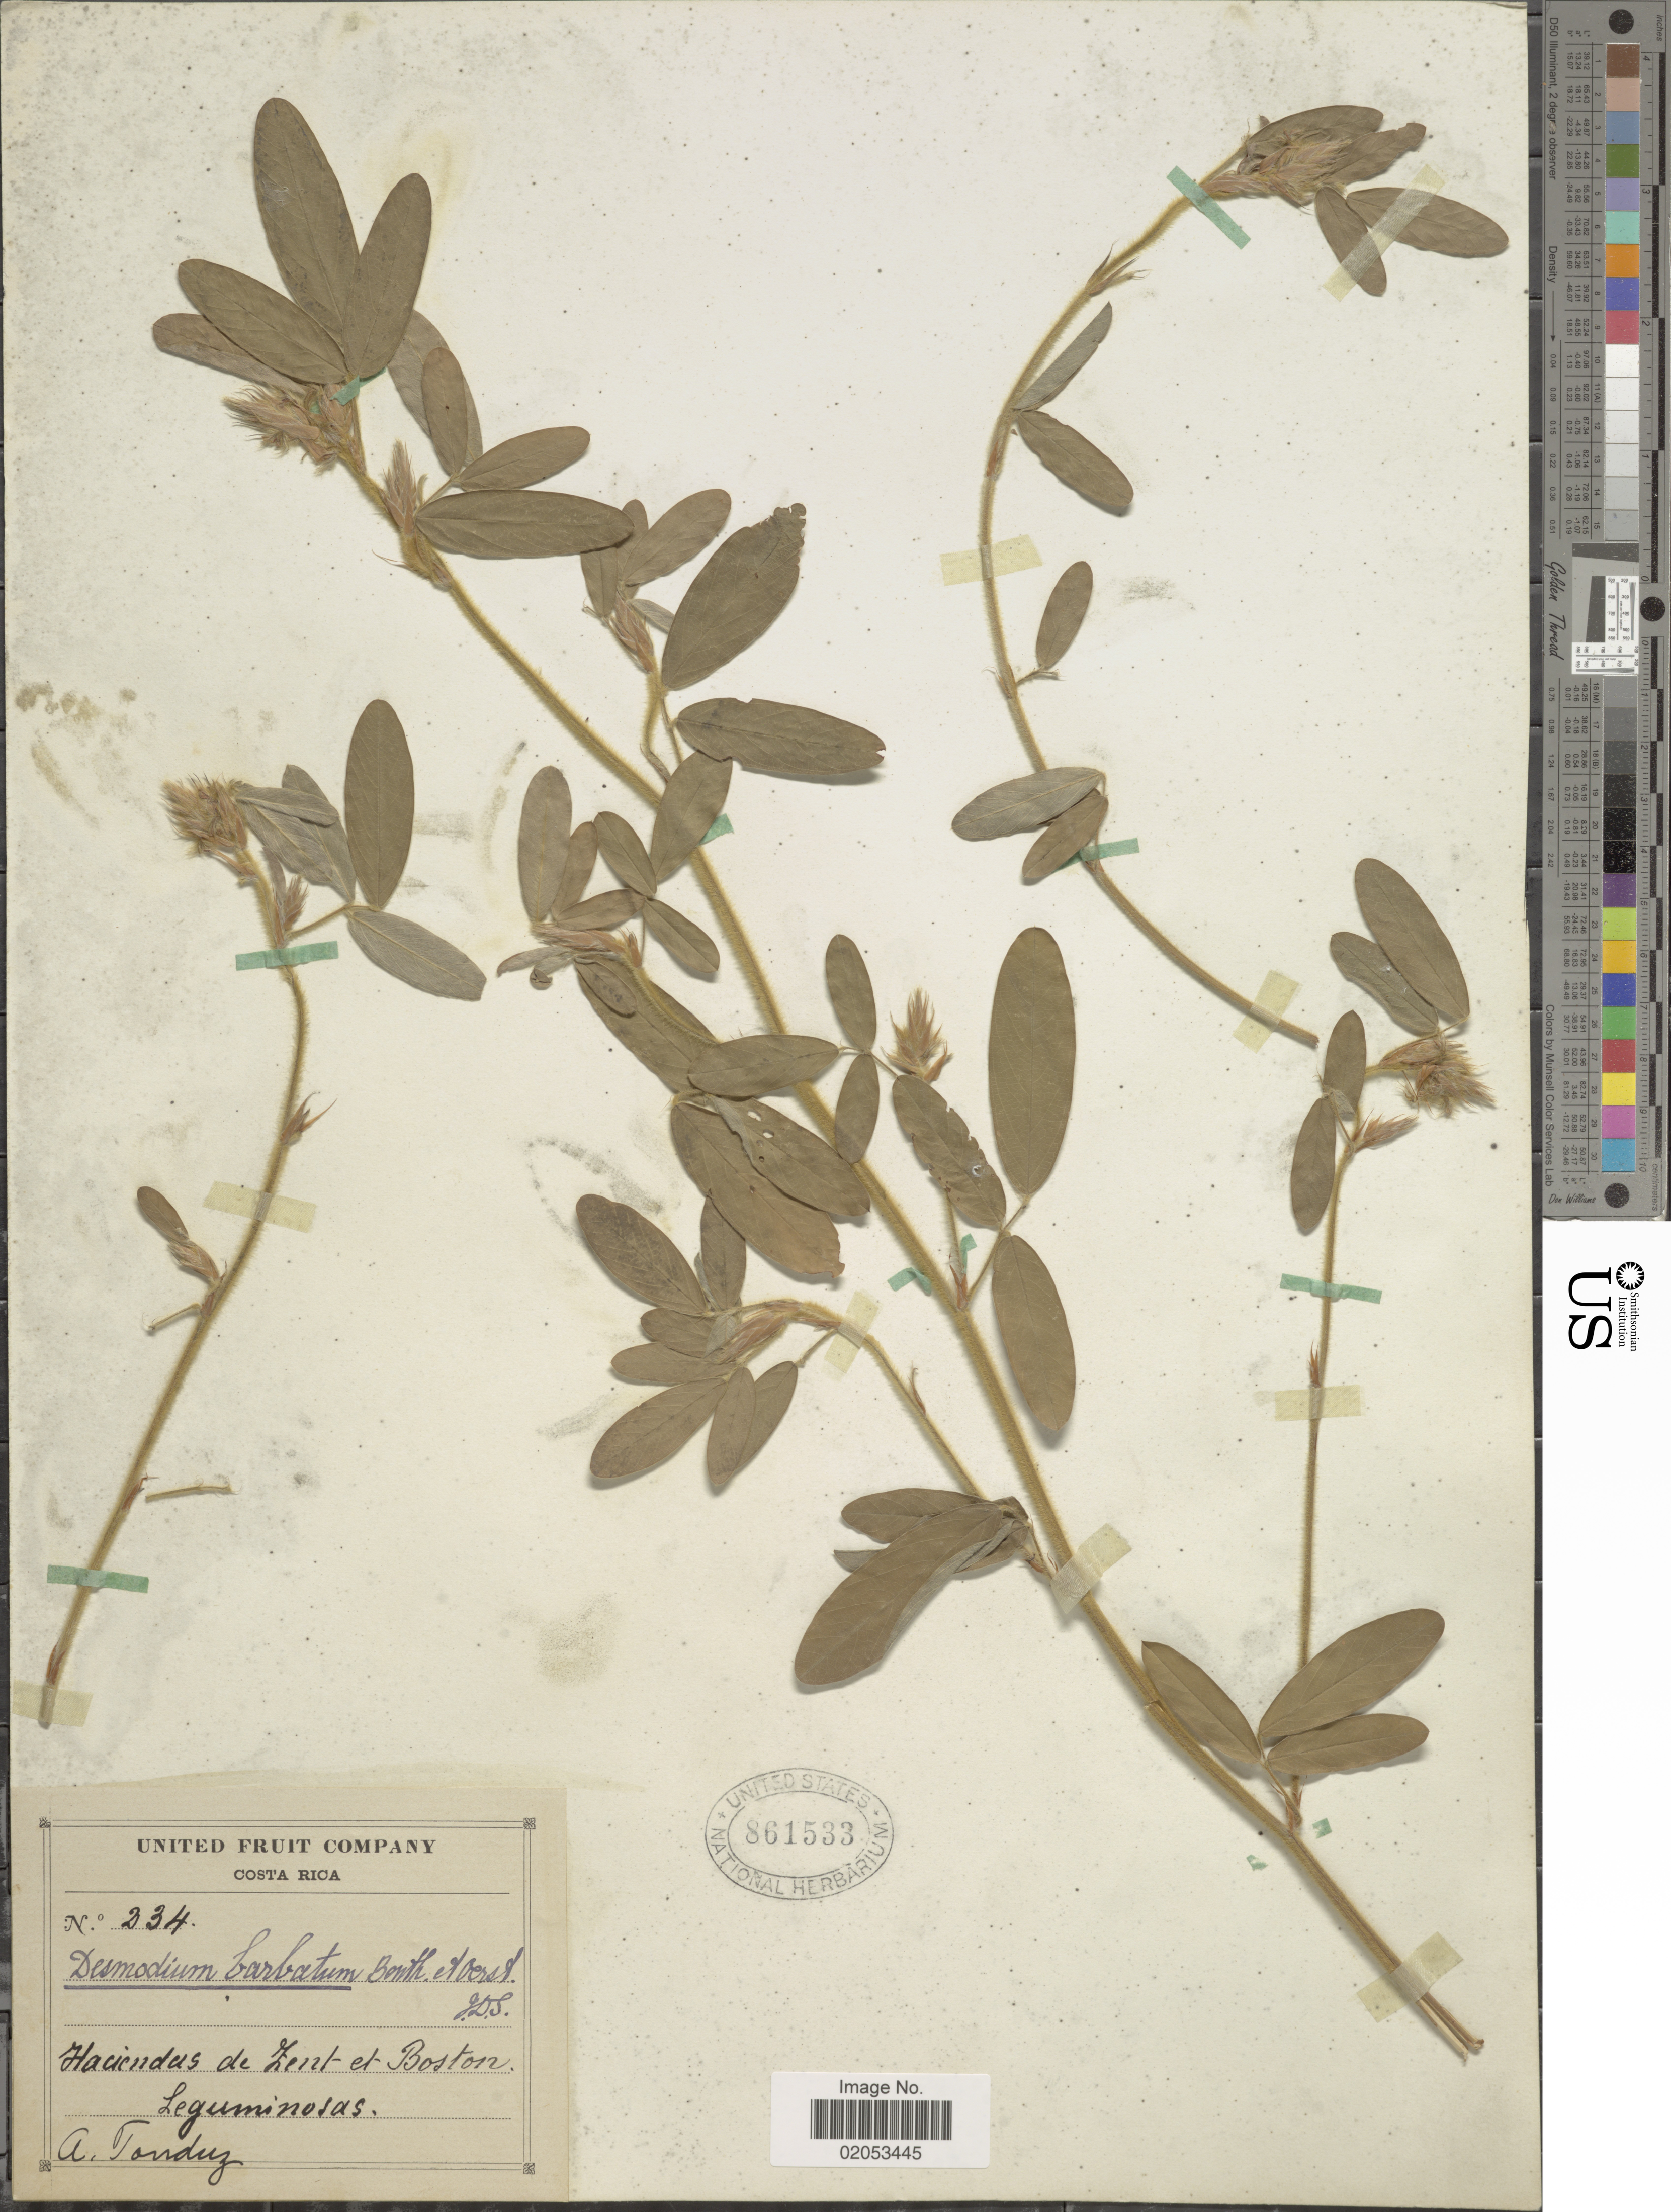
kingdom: Plantae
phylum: Tracheophyta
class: Magnoliopsida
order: Fabales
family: Fabaceae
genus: Grona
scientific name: Grona barbata var. barbata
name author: (L.) H. Ohashi & K. Ohashi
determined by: Strong, Mark T., (BOT), Smithsonian Institution - National Museum of Natural History (UNITED STATES)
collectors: A. Tonduz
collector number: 234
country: Costa Rica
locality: Haciendas de Zent et Boston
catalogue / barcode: US 861533